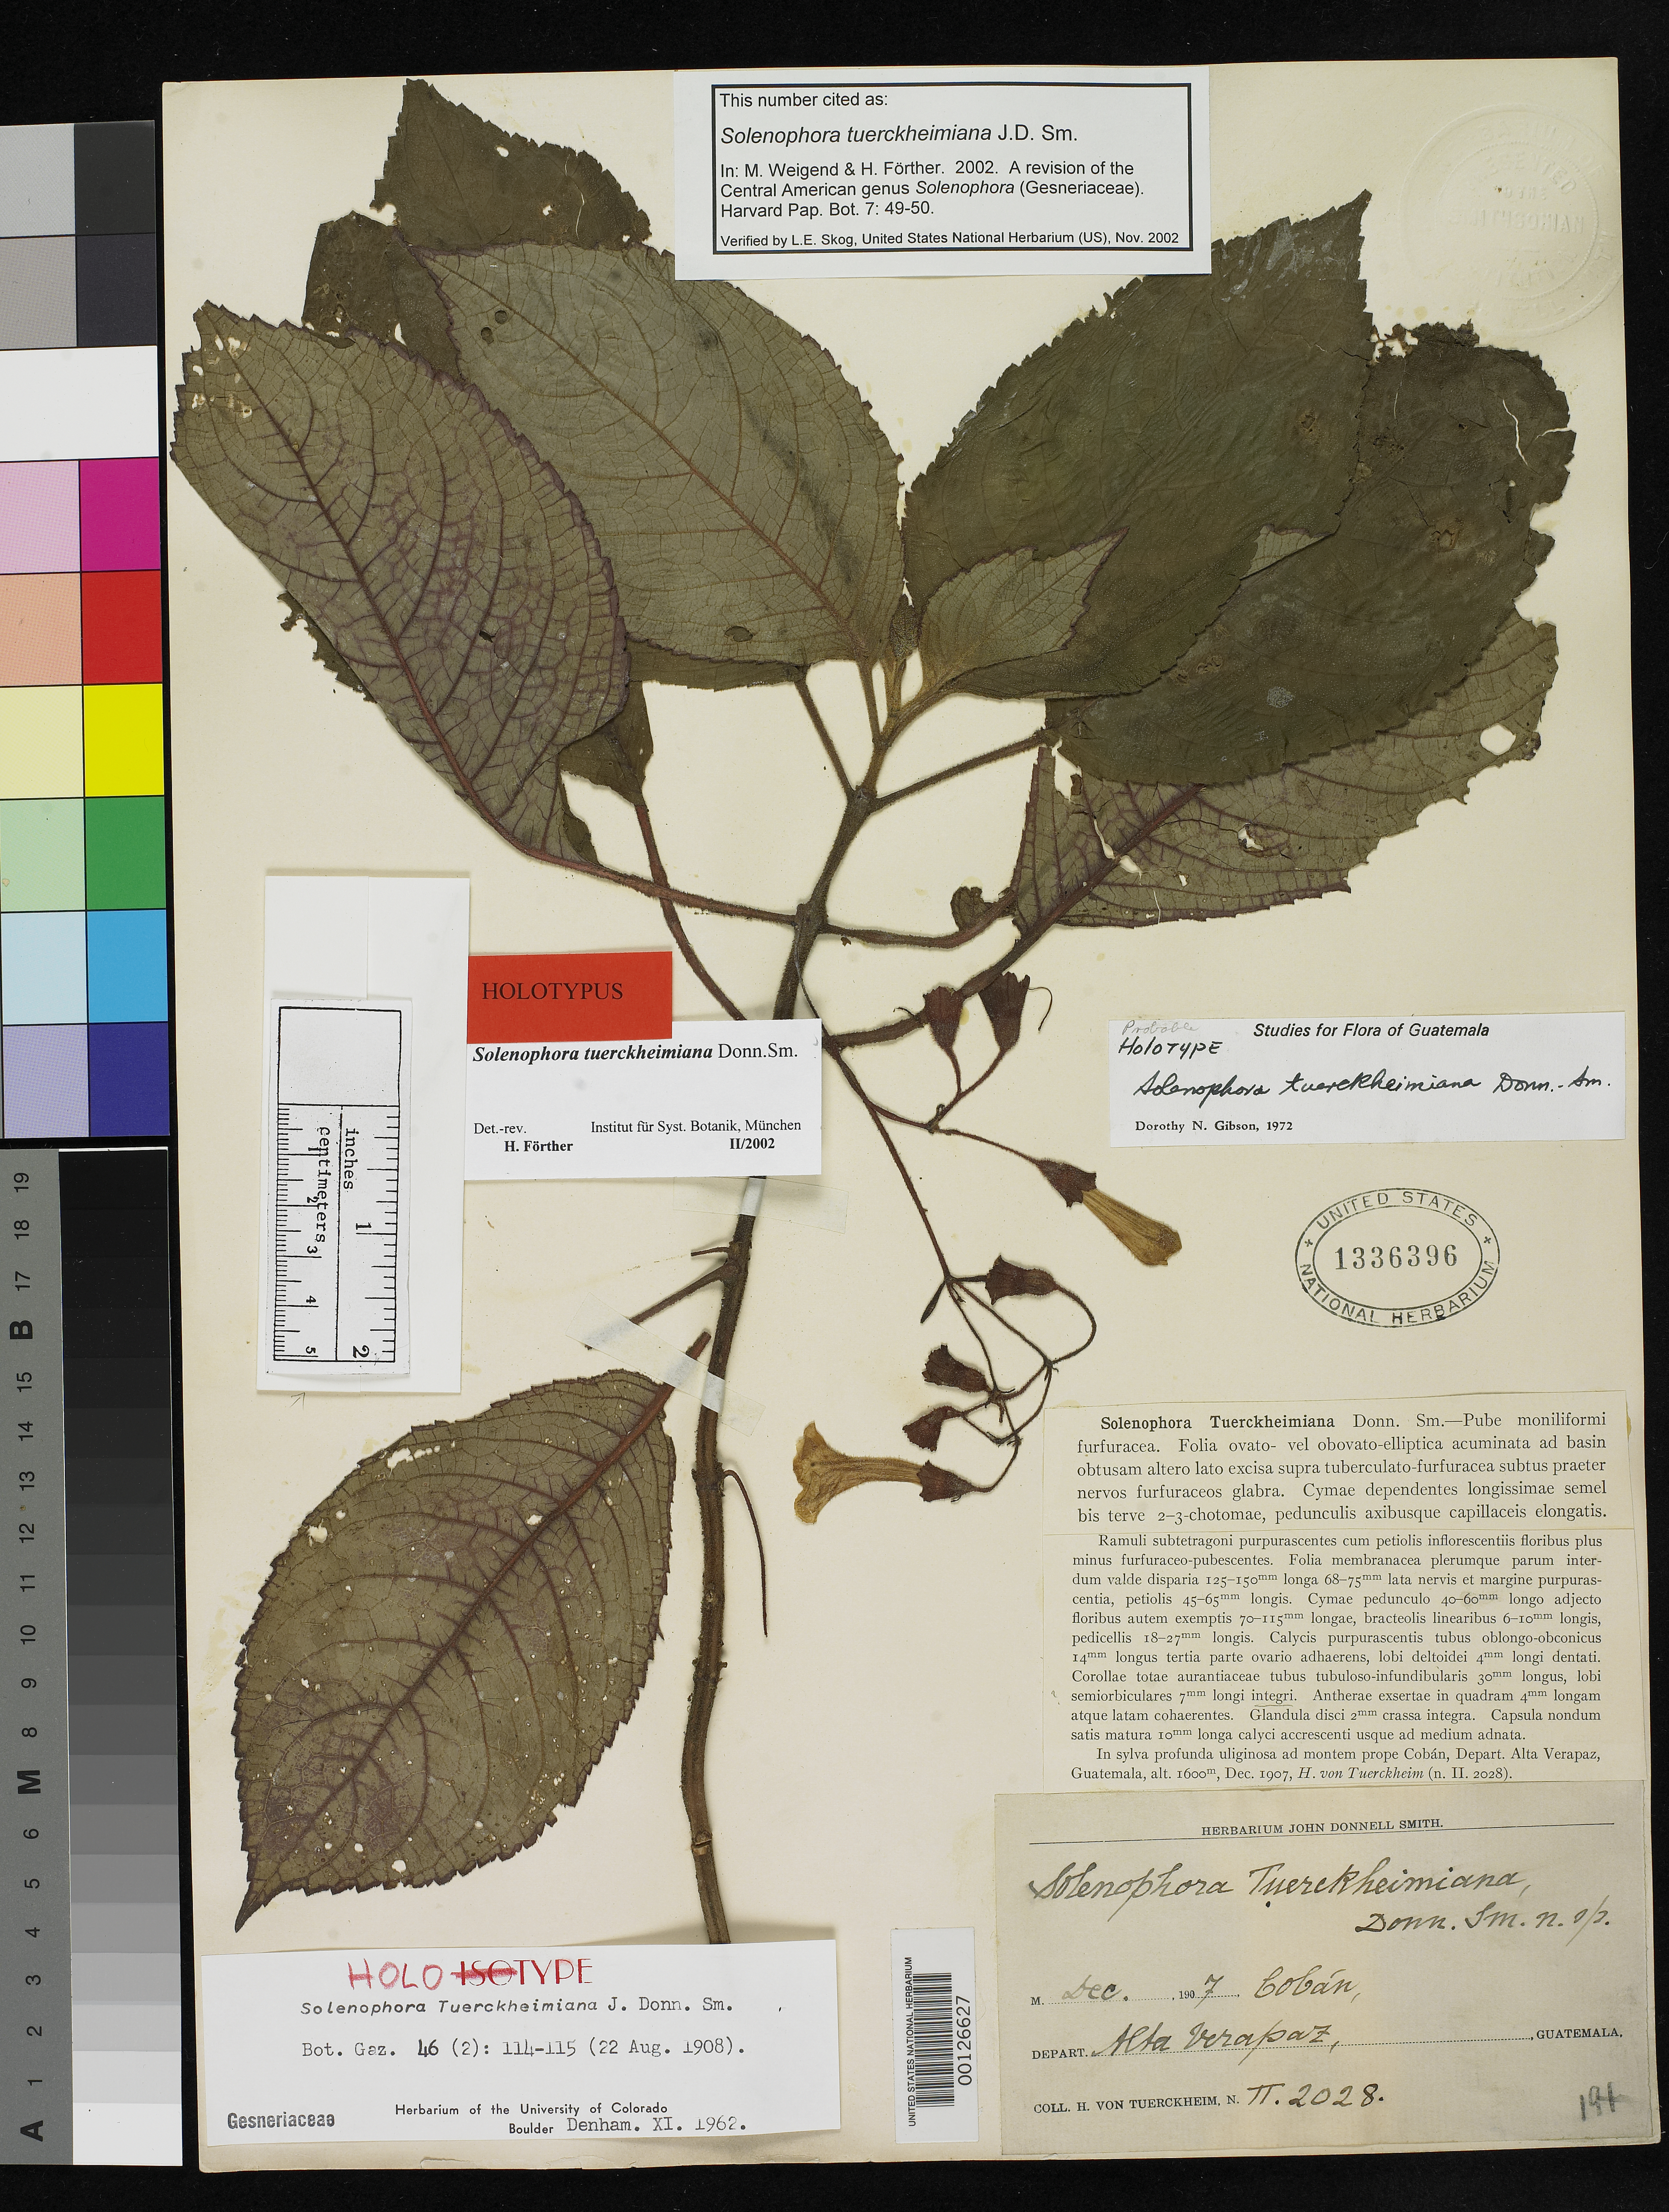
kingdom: Plantae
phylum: Tracheophyta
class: Magnoliopsida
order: Lamiales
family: Gesneriaceae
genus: Solenophora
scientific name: Solenophora tuerckheimiana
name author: Donn. Sm.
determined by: Förther, Harald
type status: Holotype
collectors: H. von Türckheim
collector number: II 2028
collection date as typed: Dec 1907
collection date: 1907-12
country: Guatemala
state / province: Alta Verapaz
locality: Cobán.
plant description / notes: Cited 2002 by Weigend & Förther, Harvard Pap. Bot. 7; 1 of 2 sheets received together ex herb. J.D. Smith. Unclear why this sheet is holotype, as protologue and original annnotations provide no clues (& note that this sheet lacks habitat & elevation data cited in protologue).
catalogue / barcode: US 1336396